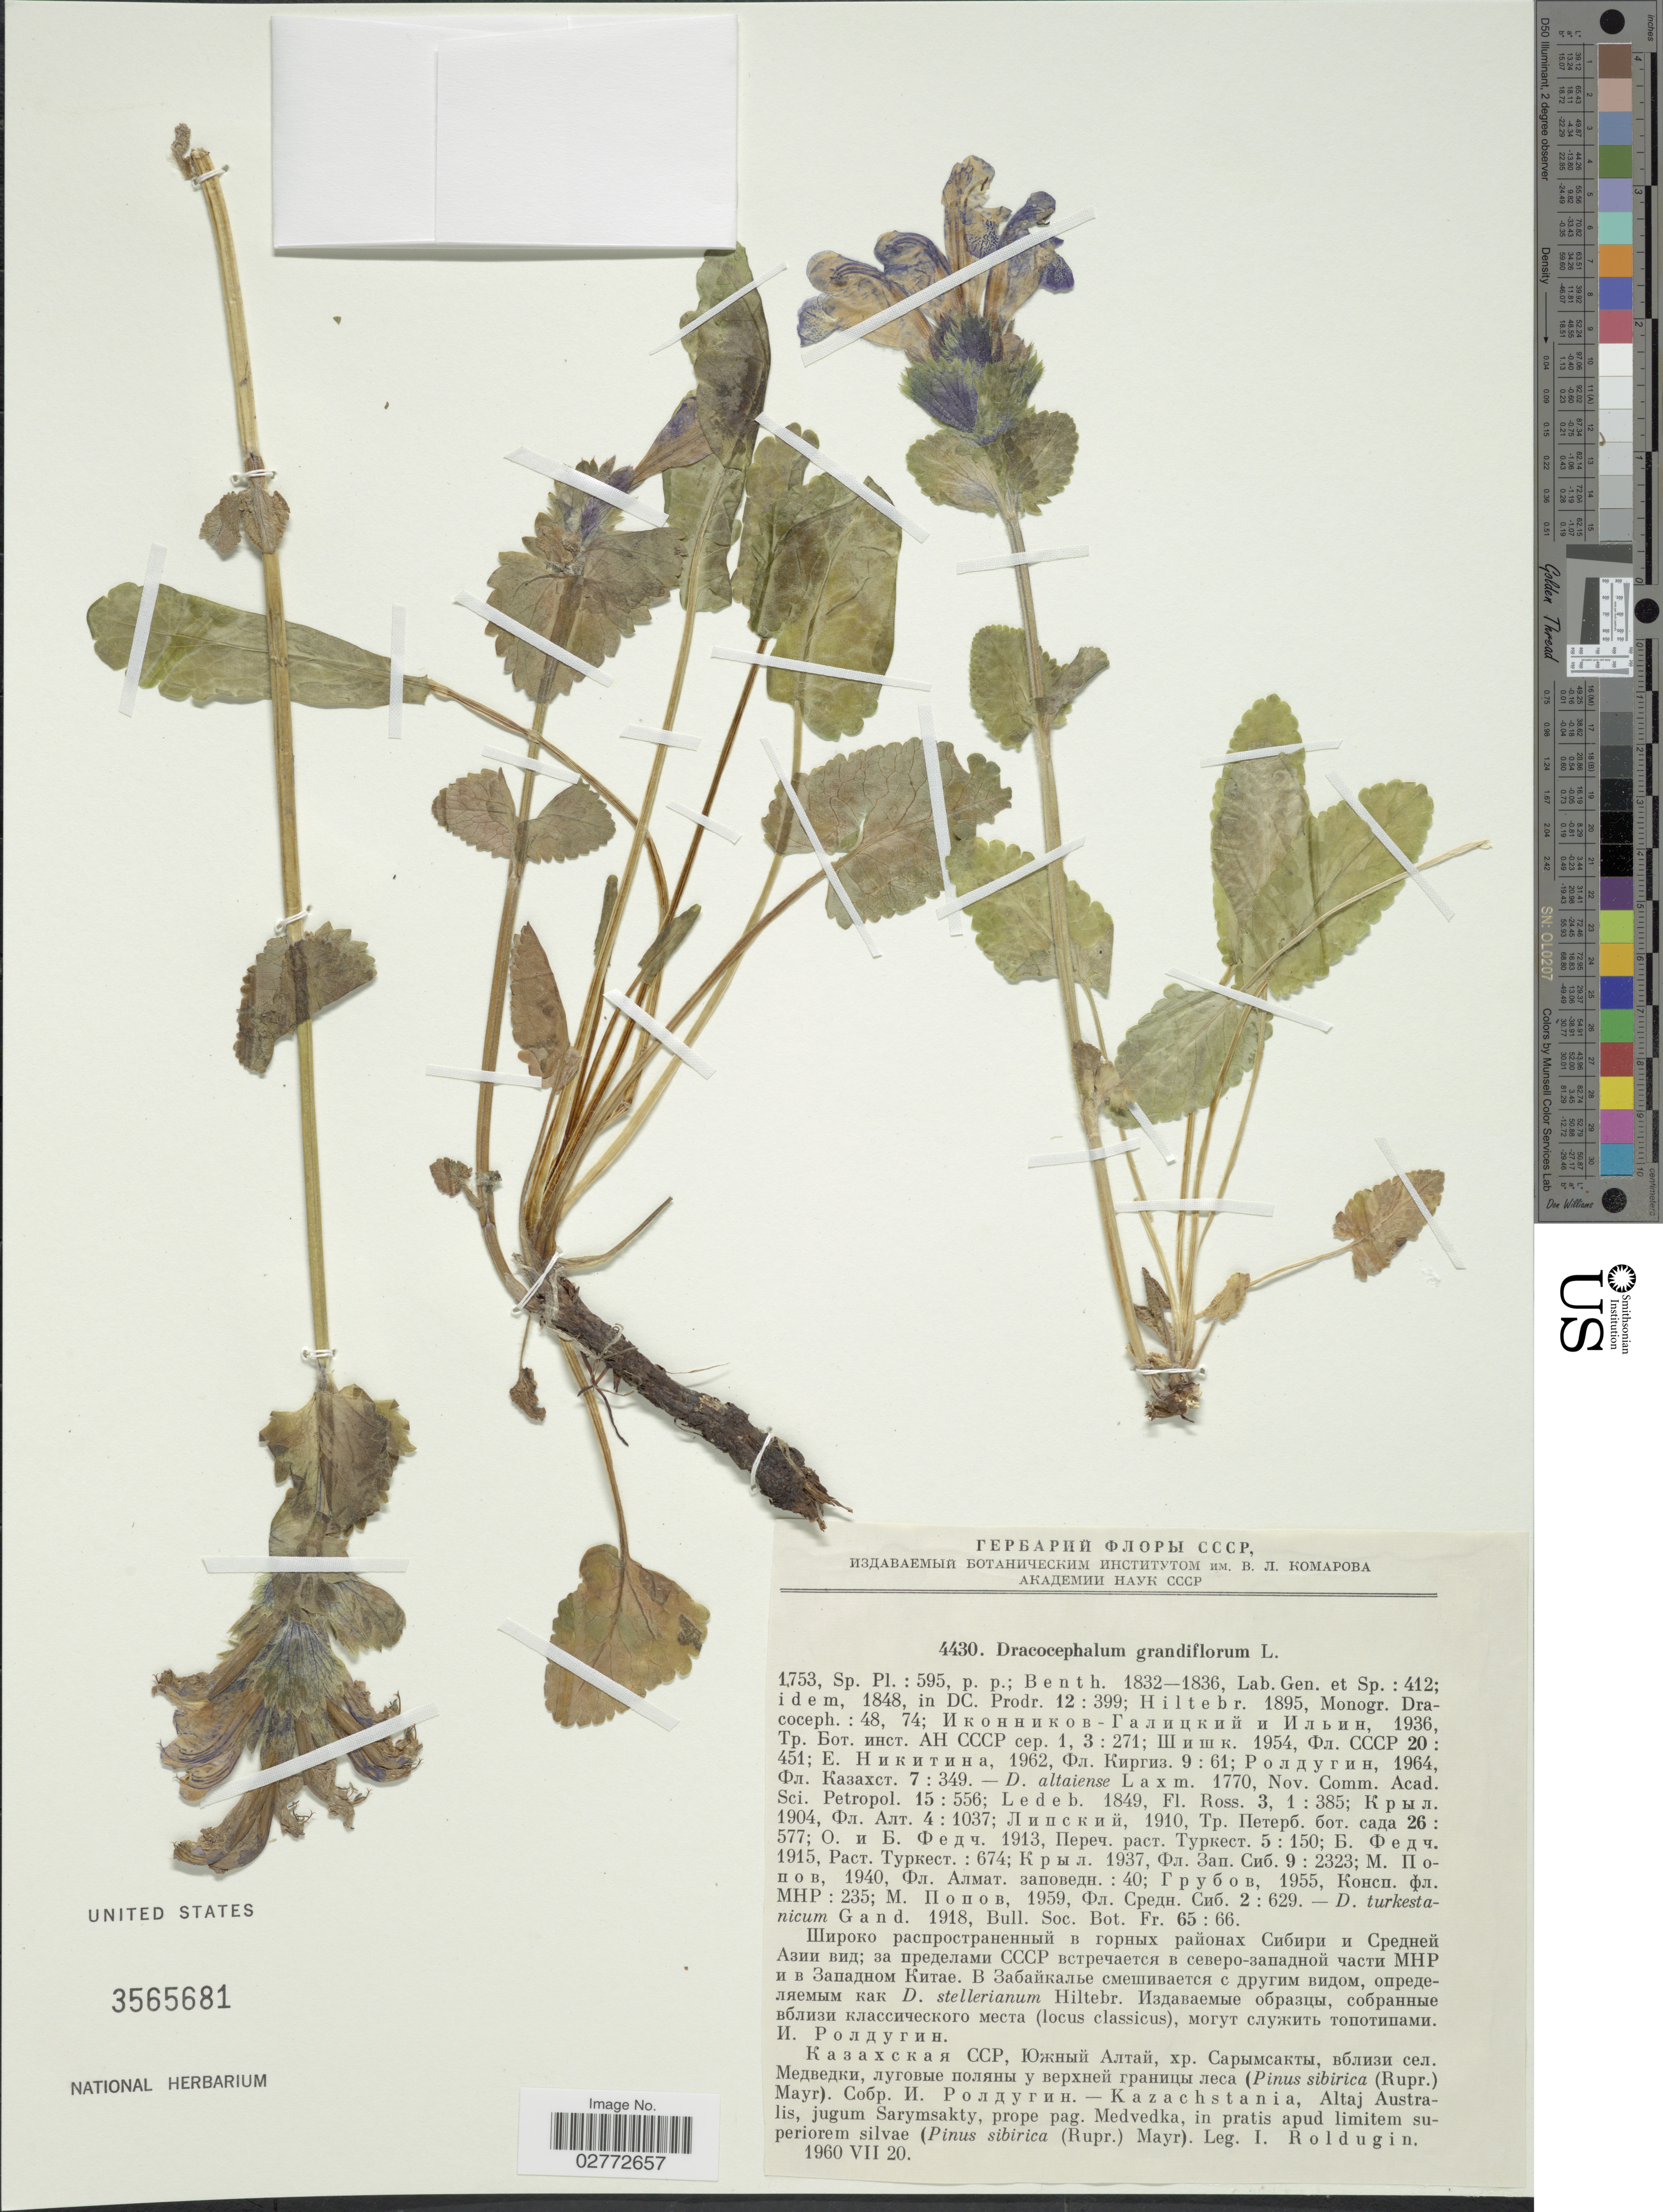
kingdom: Plantae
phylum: Tracheophyta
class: Magnoliopsida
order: Lamiales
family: Lamiaceae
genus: Dracocephalum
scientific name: Dracocephalum grandiflorum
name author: L.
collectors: I. Roldugin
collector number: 4430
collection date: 1960-07-20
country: Kazakhstan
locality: Altaj Australis, jugum Sarymsakty, prope pag. Medvedka, in pratis apud limitem superiorem silvae.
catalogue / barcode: US 3565681